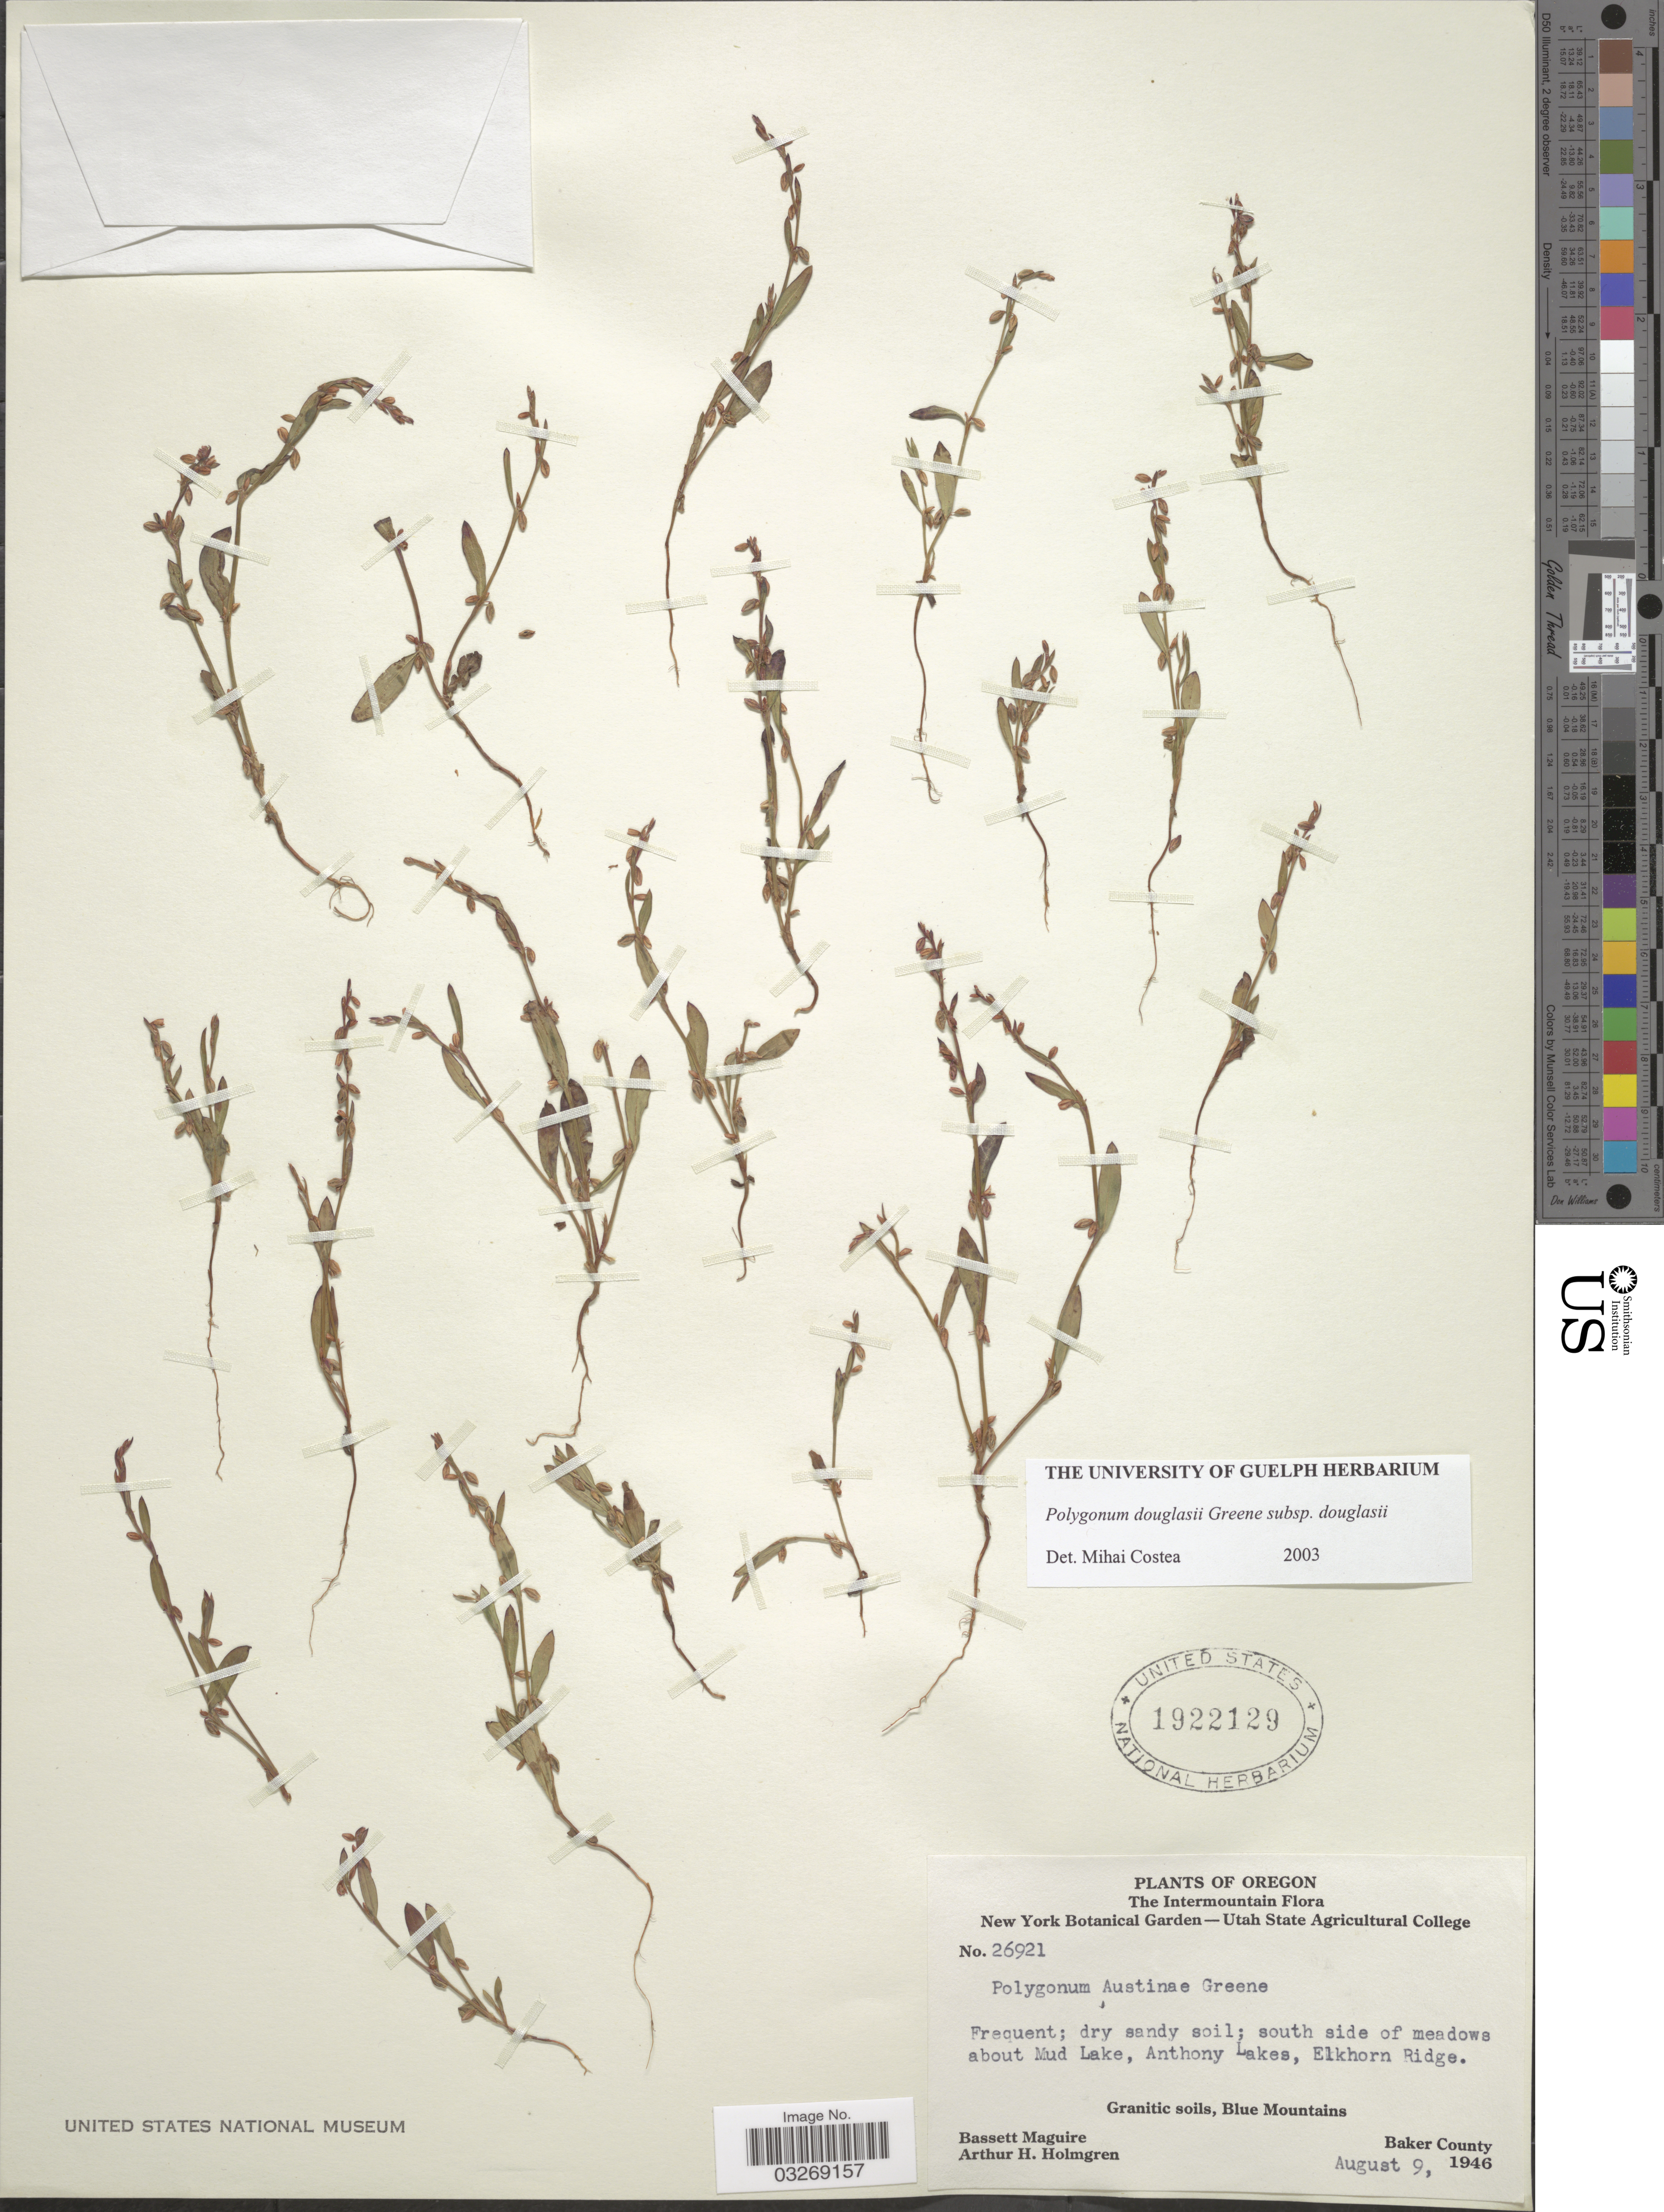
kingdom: Plantae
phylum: Tracheophyta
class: Magnoliopsida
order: Caryophyllales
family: Polygonaceae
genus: Polygonum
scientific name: Polygonum douglasii subsp. douglasii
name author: Greene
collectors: B. Maguire & A. H. Holmgren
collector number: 26921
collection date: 1946-08-09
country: United States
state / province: Oregon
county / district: Baker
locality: The Intermountain. South side of meadows about Mud Lake, Anthony Lakes, Elkhorn Ridge. Granitic soils, Blue Mountains. Baker County.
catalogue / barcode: US 1922129